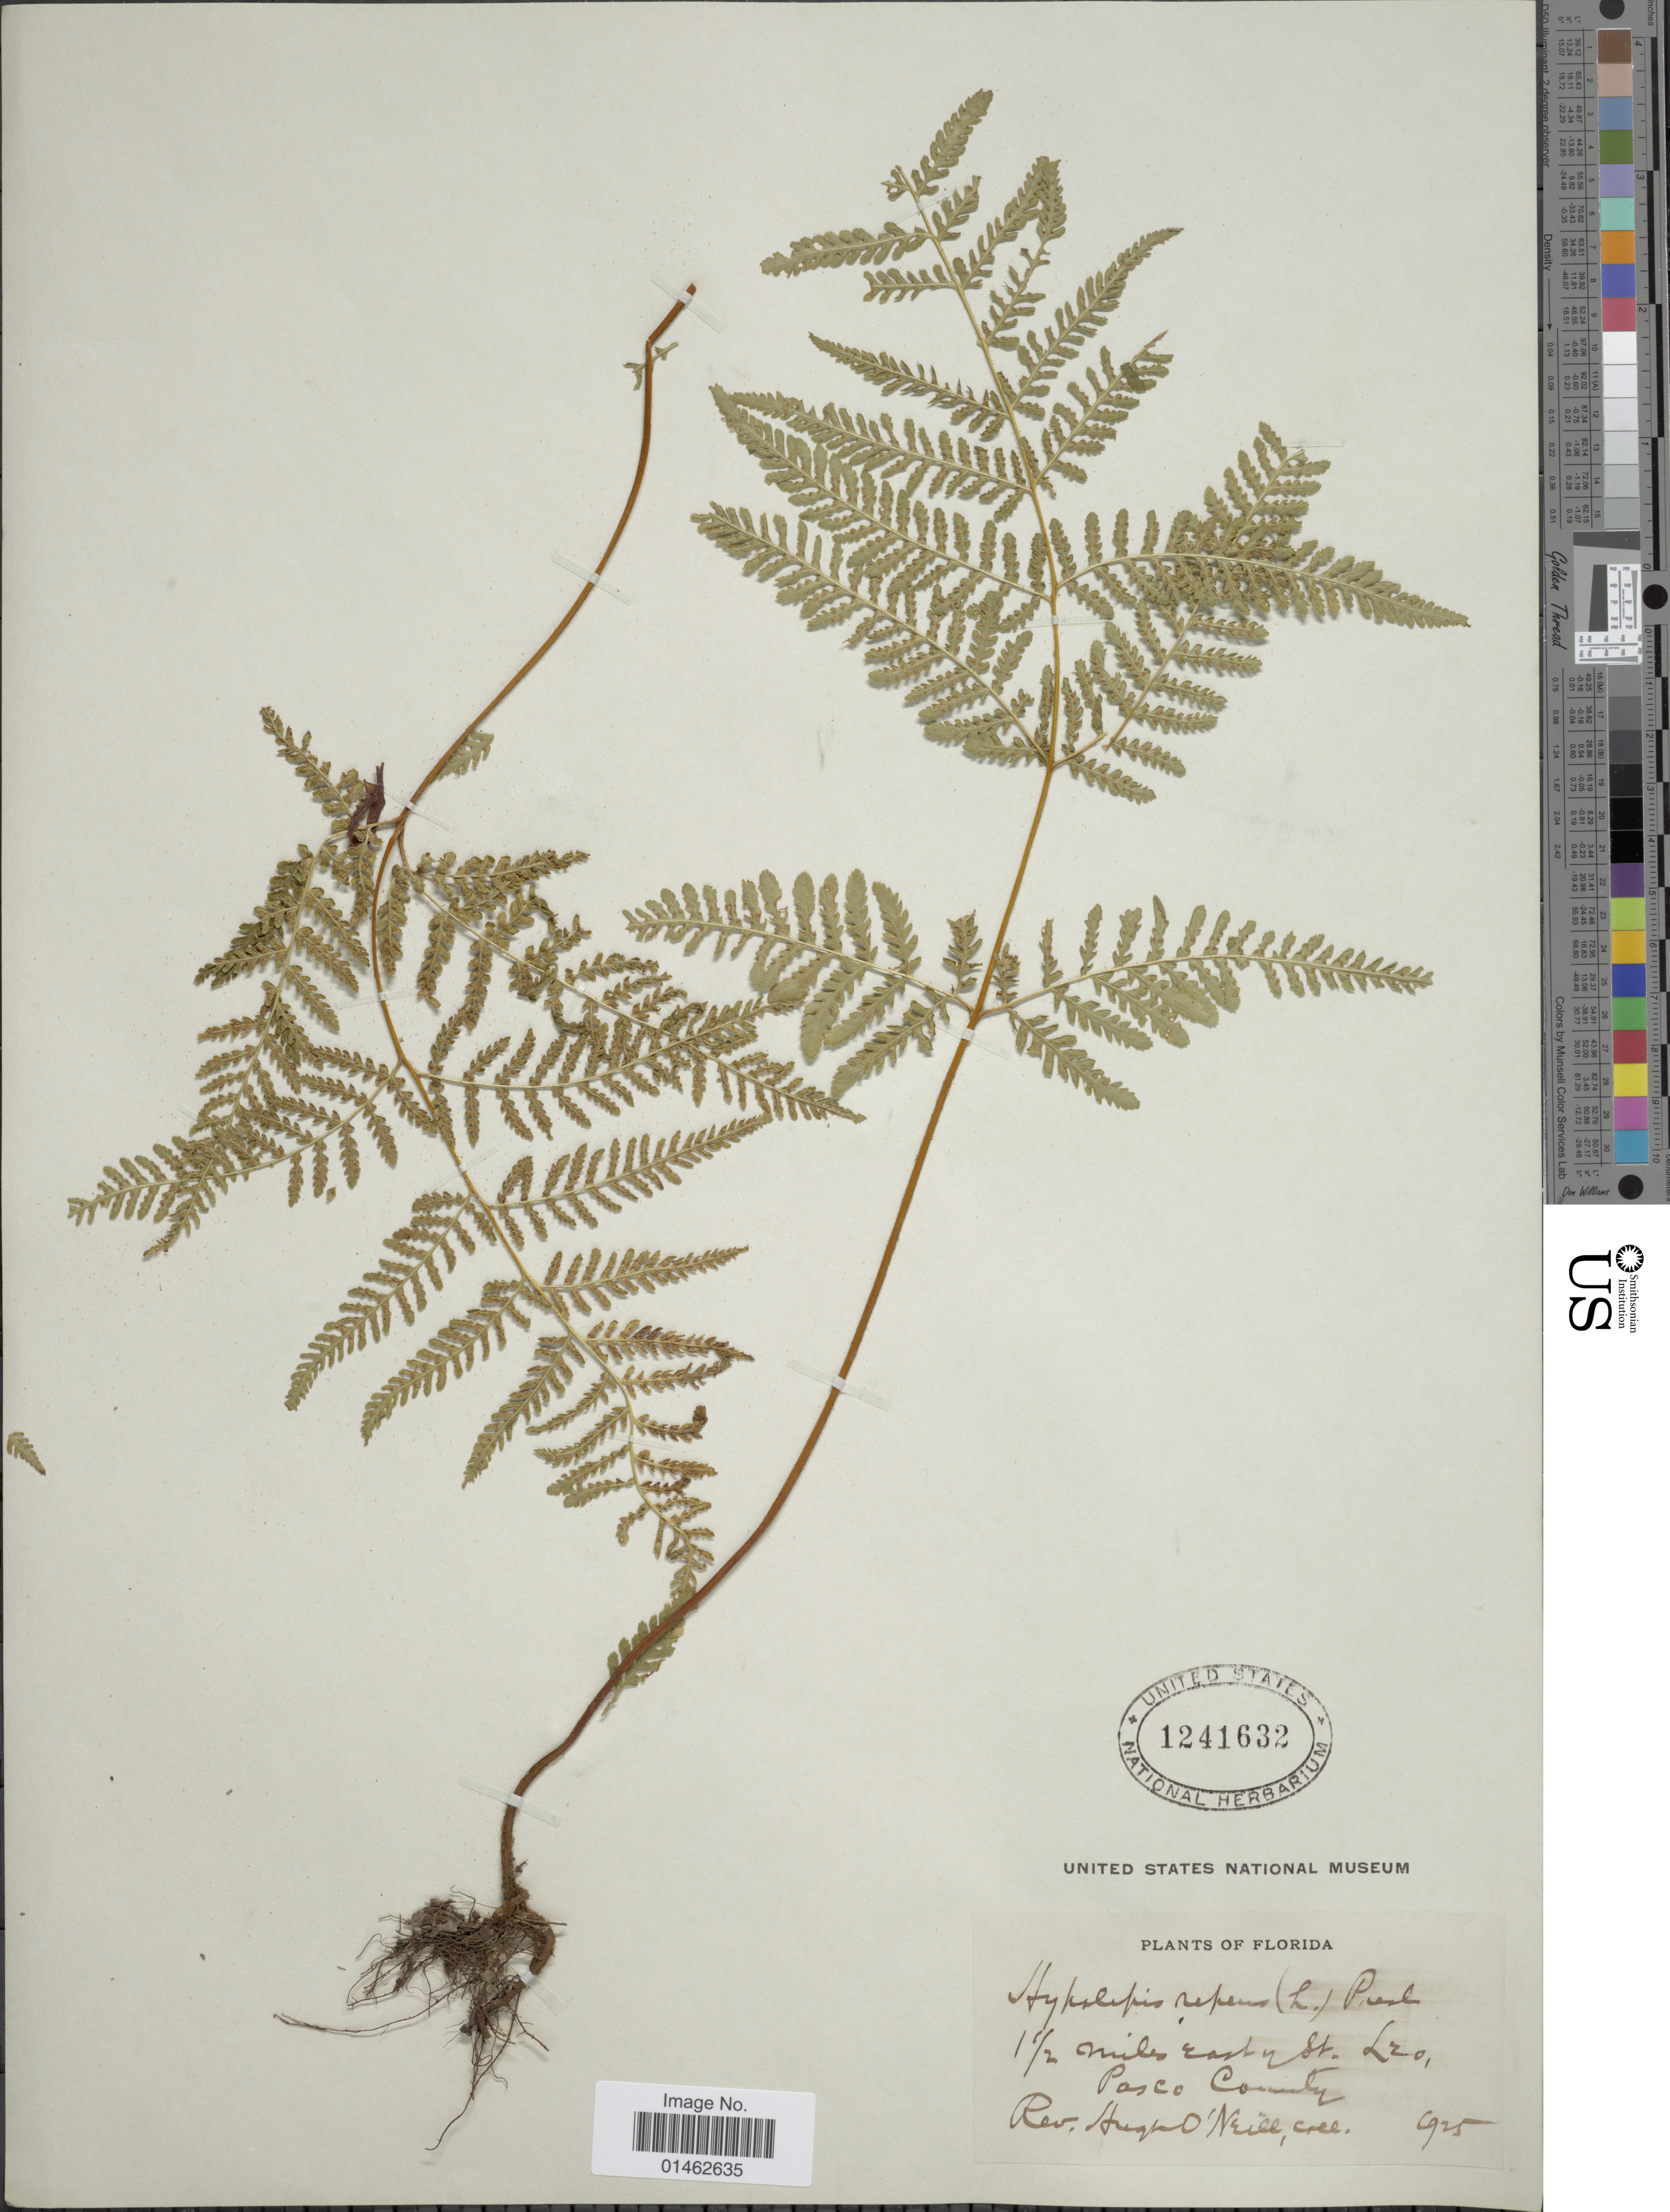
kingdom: Plantae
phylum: Tracheophyta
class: Polypodiopsida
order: Polypodiales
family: Dennstaedtiaceae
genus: Hypolepis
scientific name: Hypolepis repens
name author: (L.) C. Presl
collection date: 1925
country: United States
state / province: Florida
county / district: Pasco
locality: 1½ miles East of St Leo.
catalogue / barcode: US 1241632